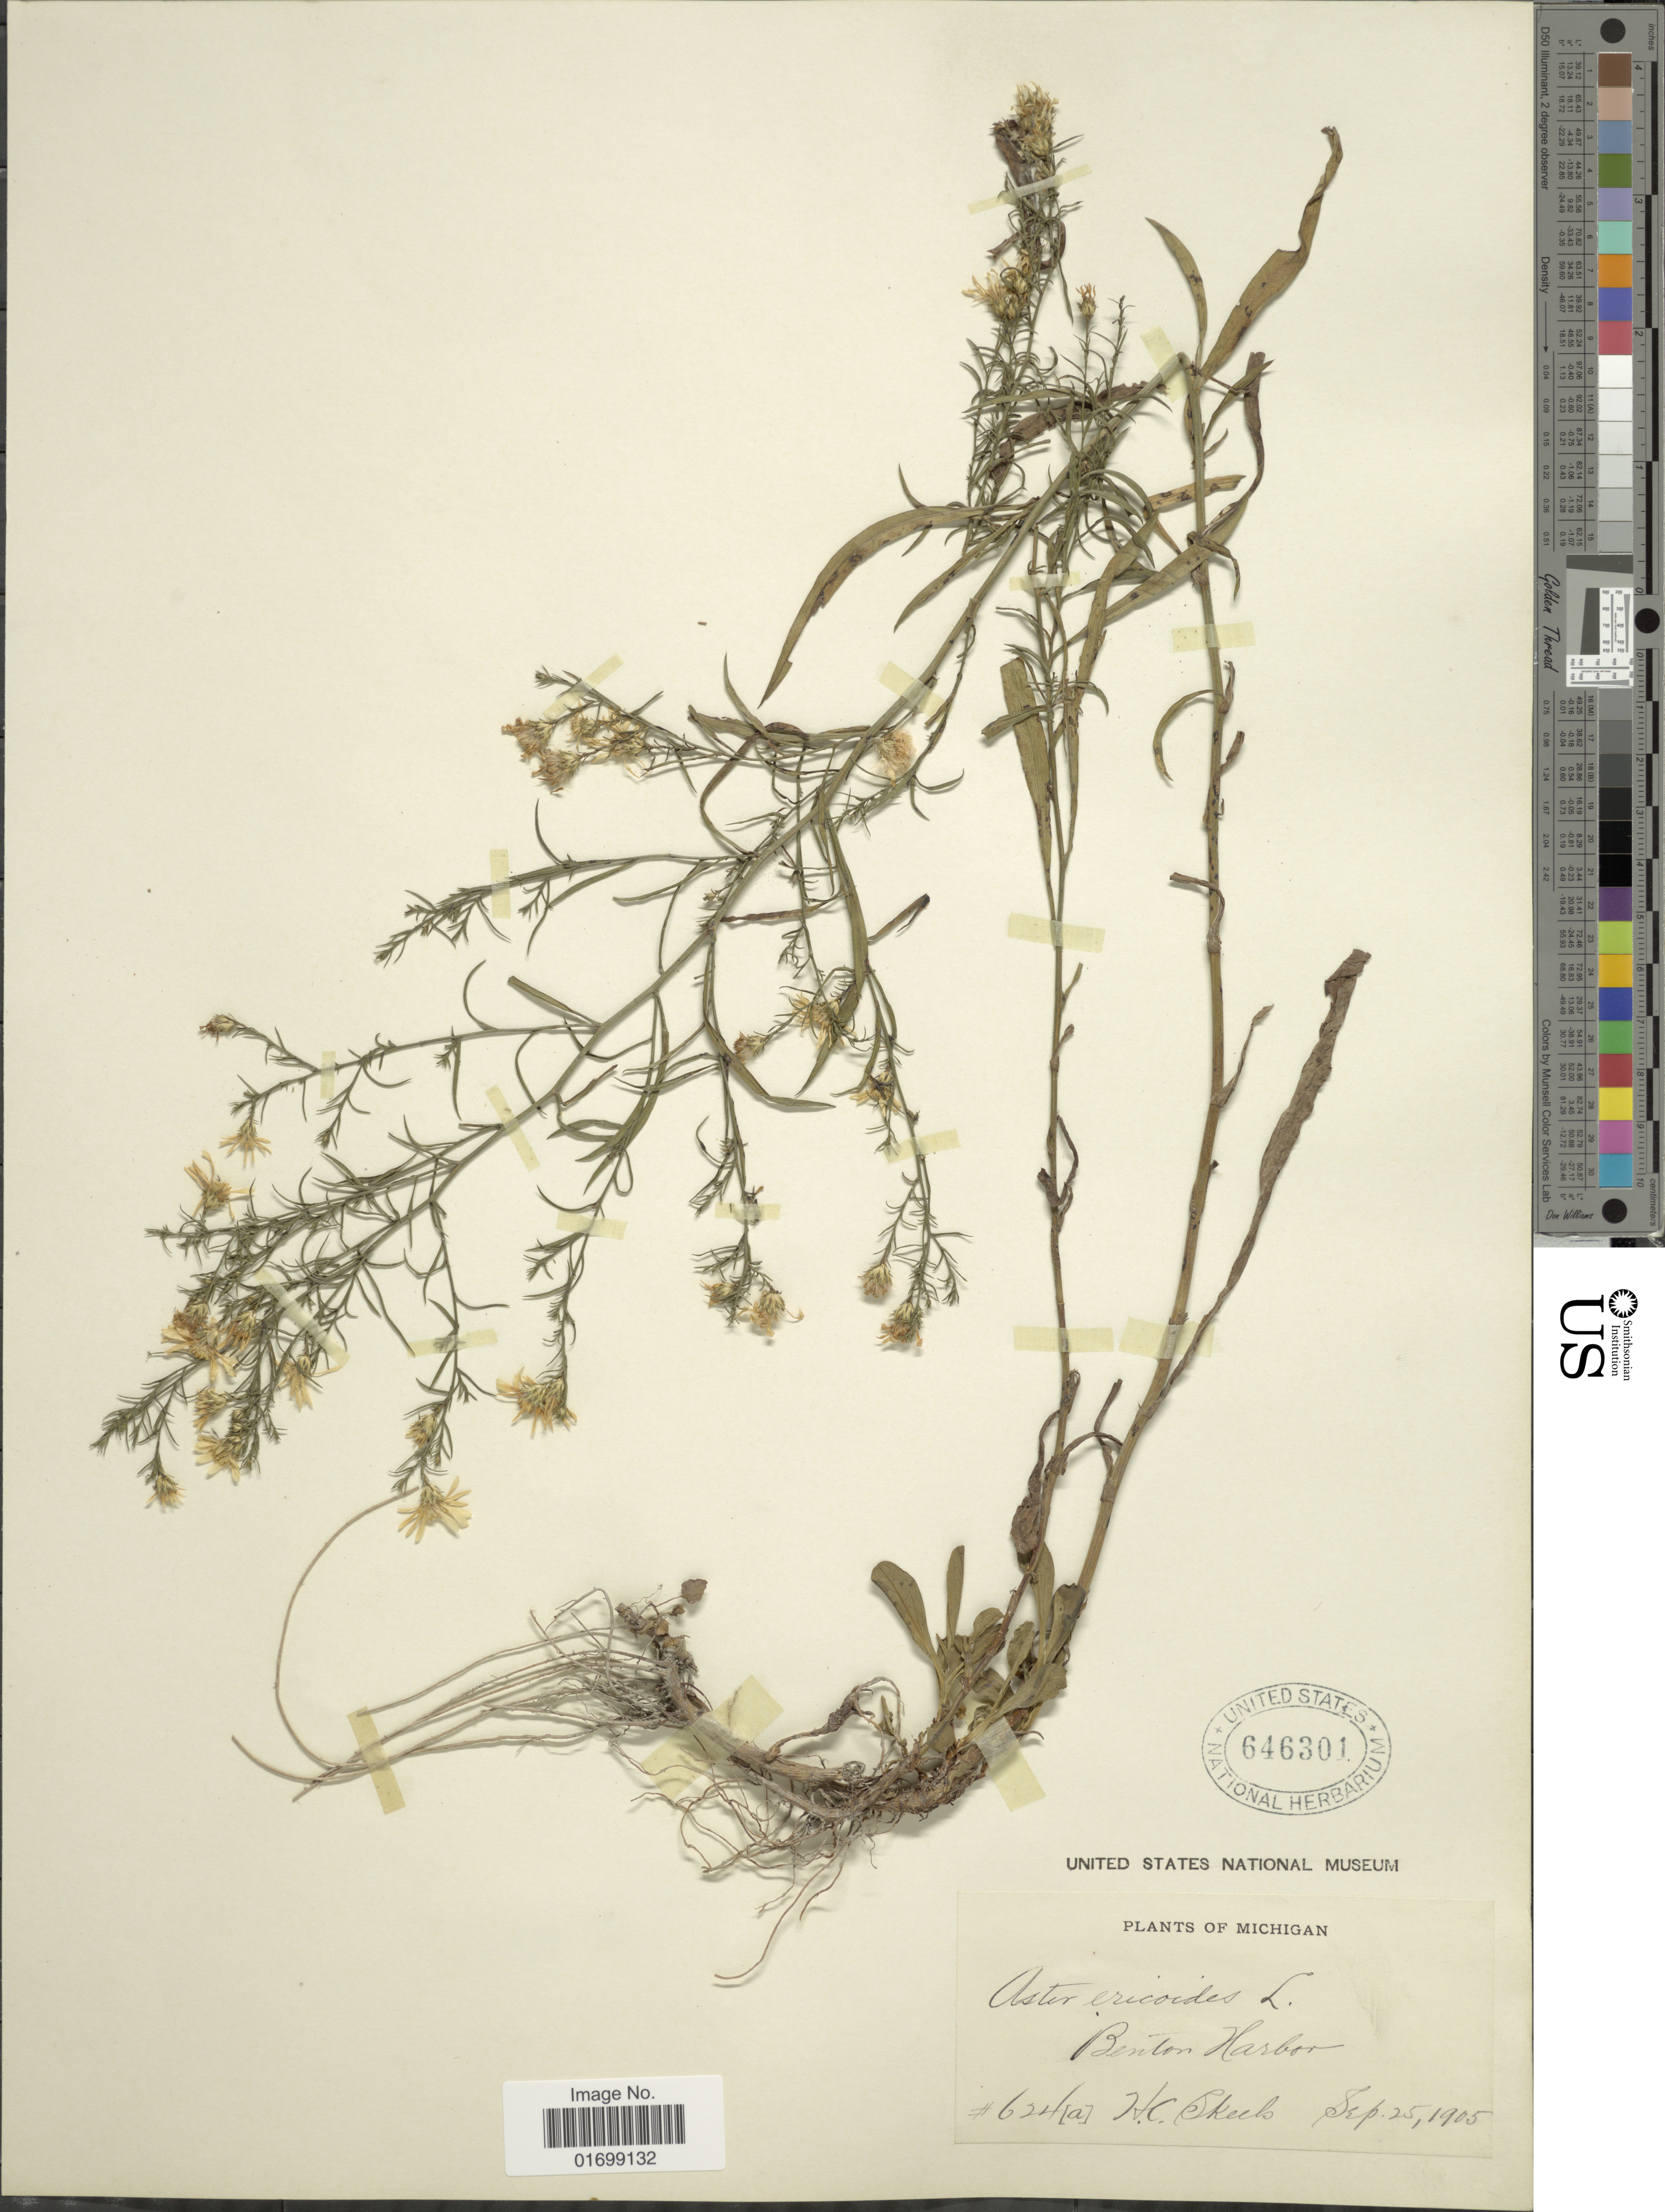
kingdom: Plantae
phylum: Tracheophyta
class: Magnoliopsida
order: Asterales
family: Asteraceae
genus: Symphyotrichum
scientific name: Symphyotrichum pilosum var. pringlei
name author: (A. Gray) G.L. Nesom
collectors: H. Skeels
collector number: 624[a]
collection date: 1905-09-25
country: United States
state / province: Michigan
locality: Benton Harbor.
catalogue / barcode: US 646301